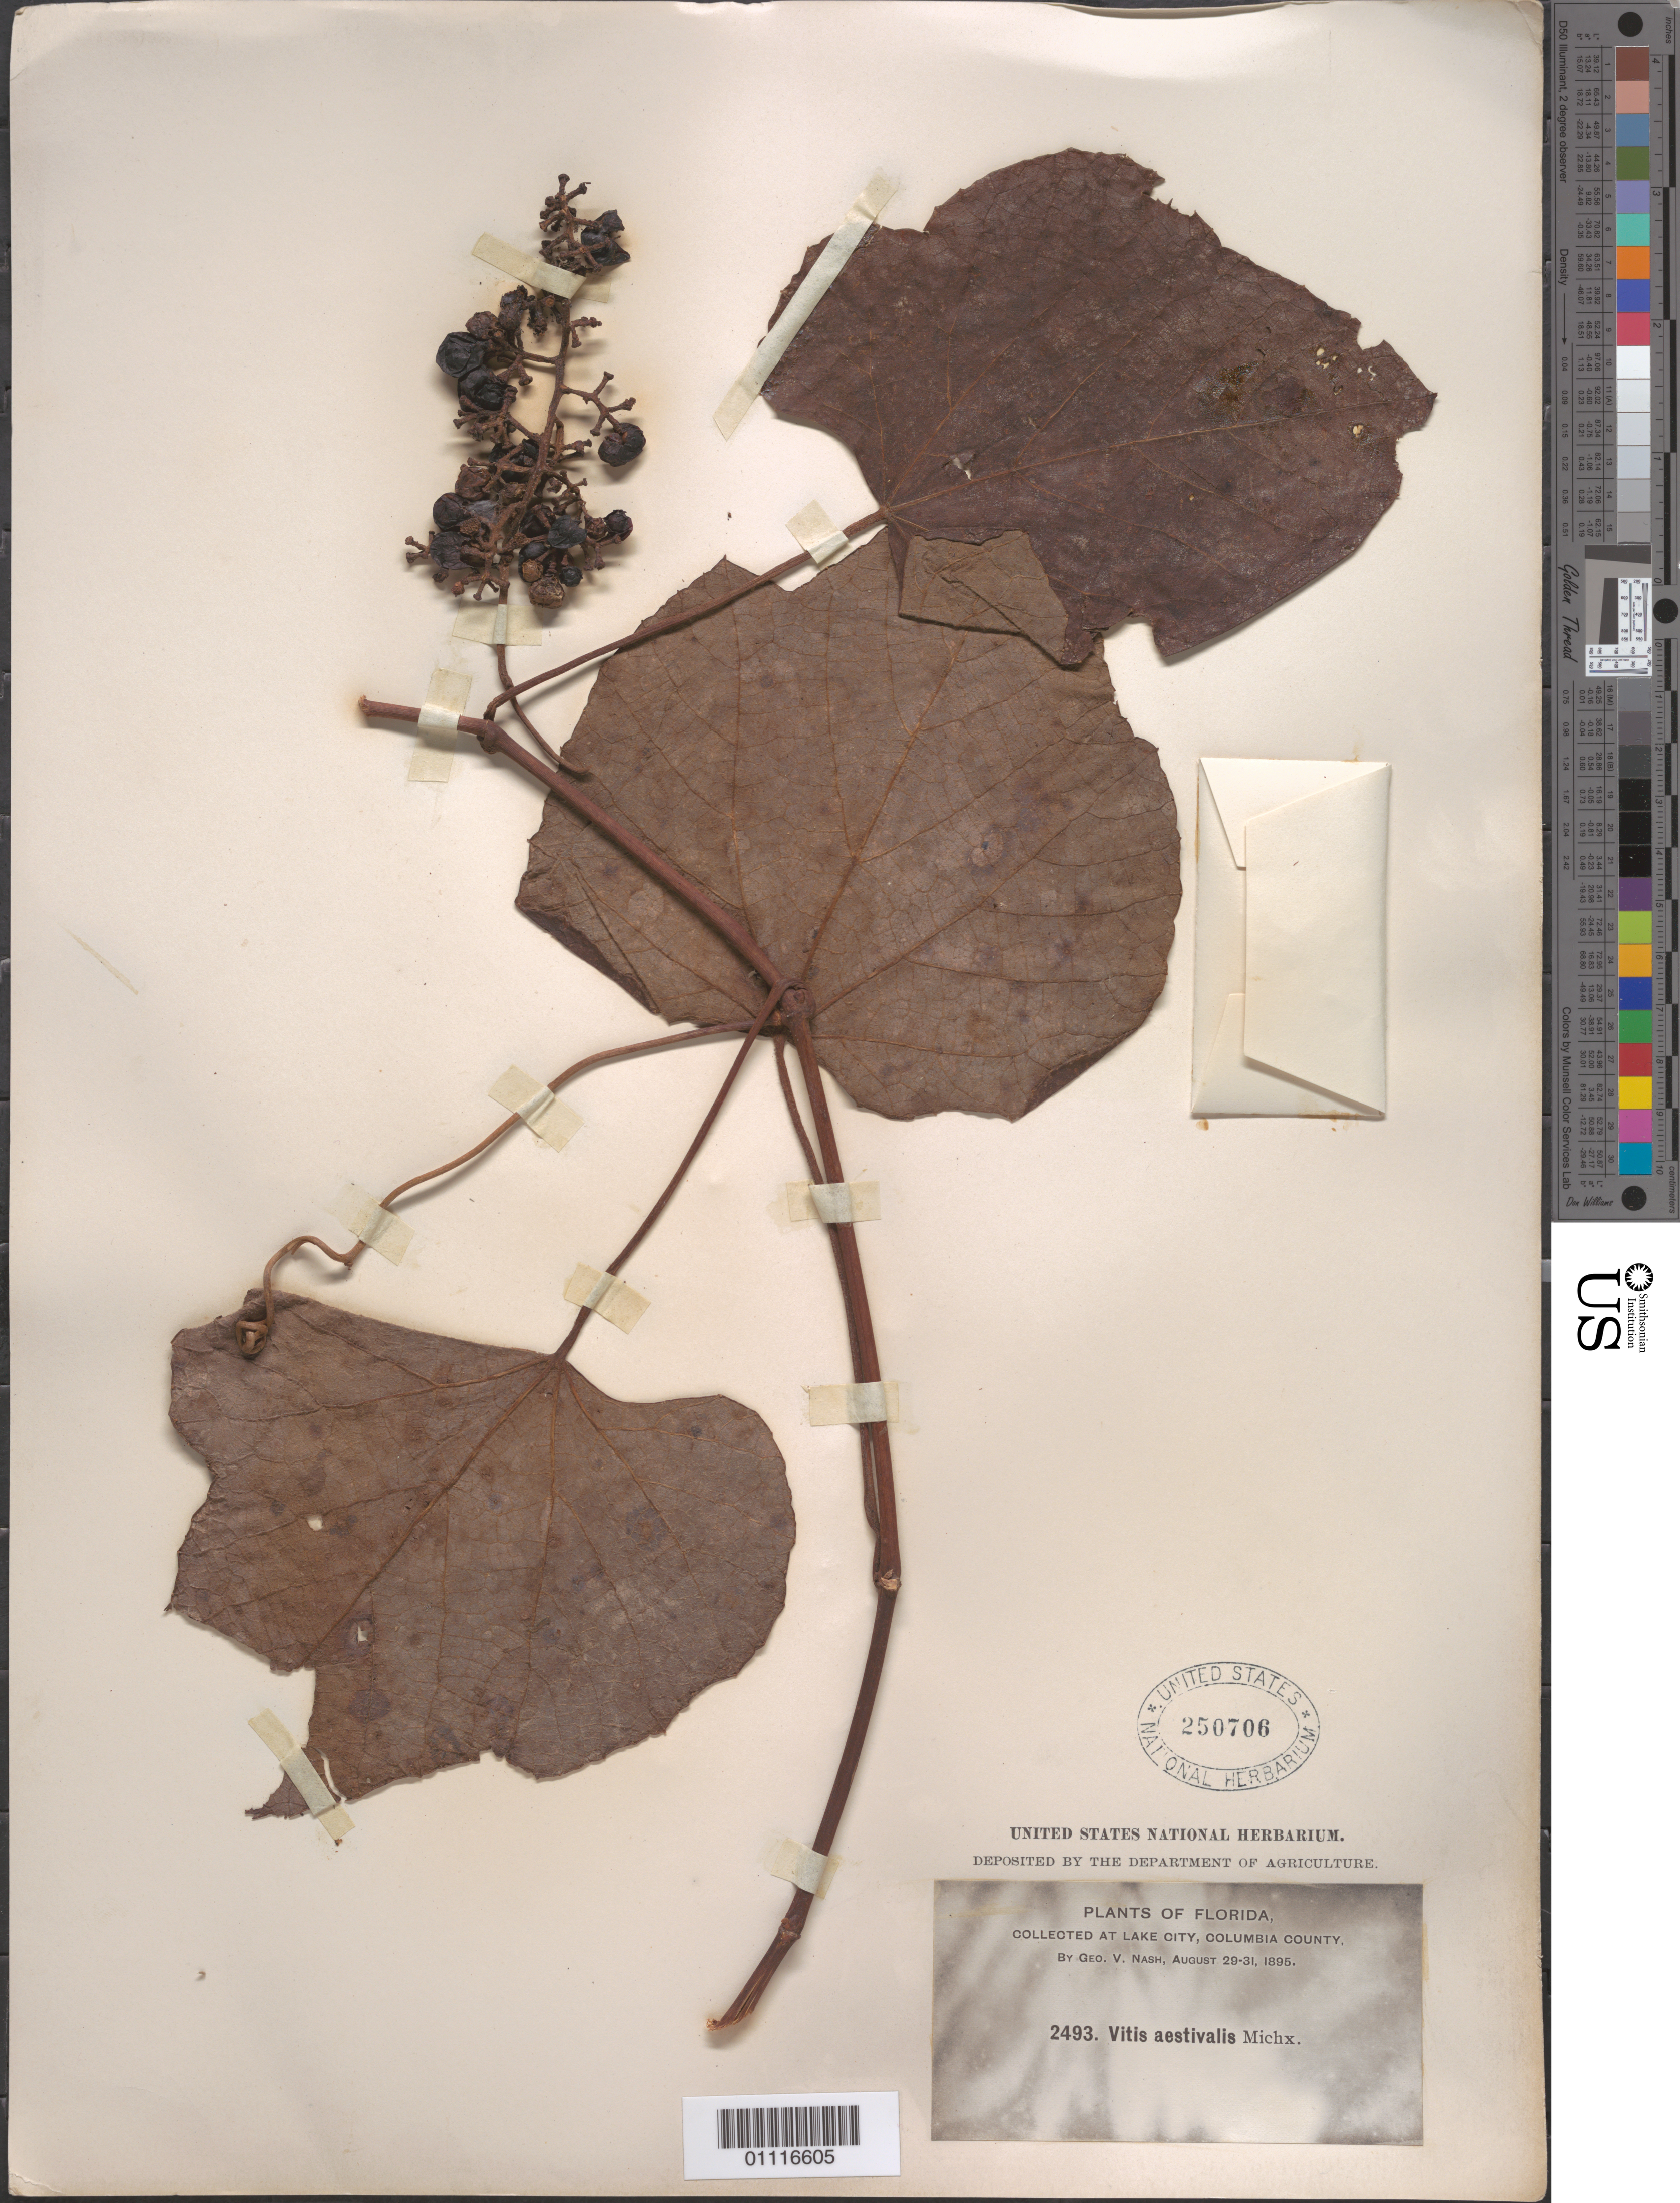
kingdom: Plantae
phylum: Tracheophyta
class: Magnoliopsida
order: Vitales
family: Vitaceae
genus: Vitis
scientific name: Vitis aestivalis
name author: Michx.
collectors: G. V. Nash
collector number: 2493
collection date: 1895-08-29/1895-08-31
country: United States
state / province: Florida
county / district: Columbia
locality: Lake City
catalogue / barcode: US 250706